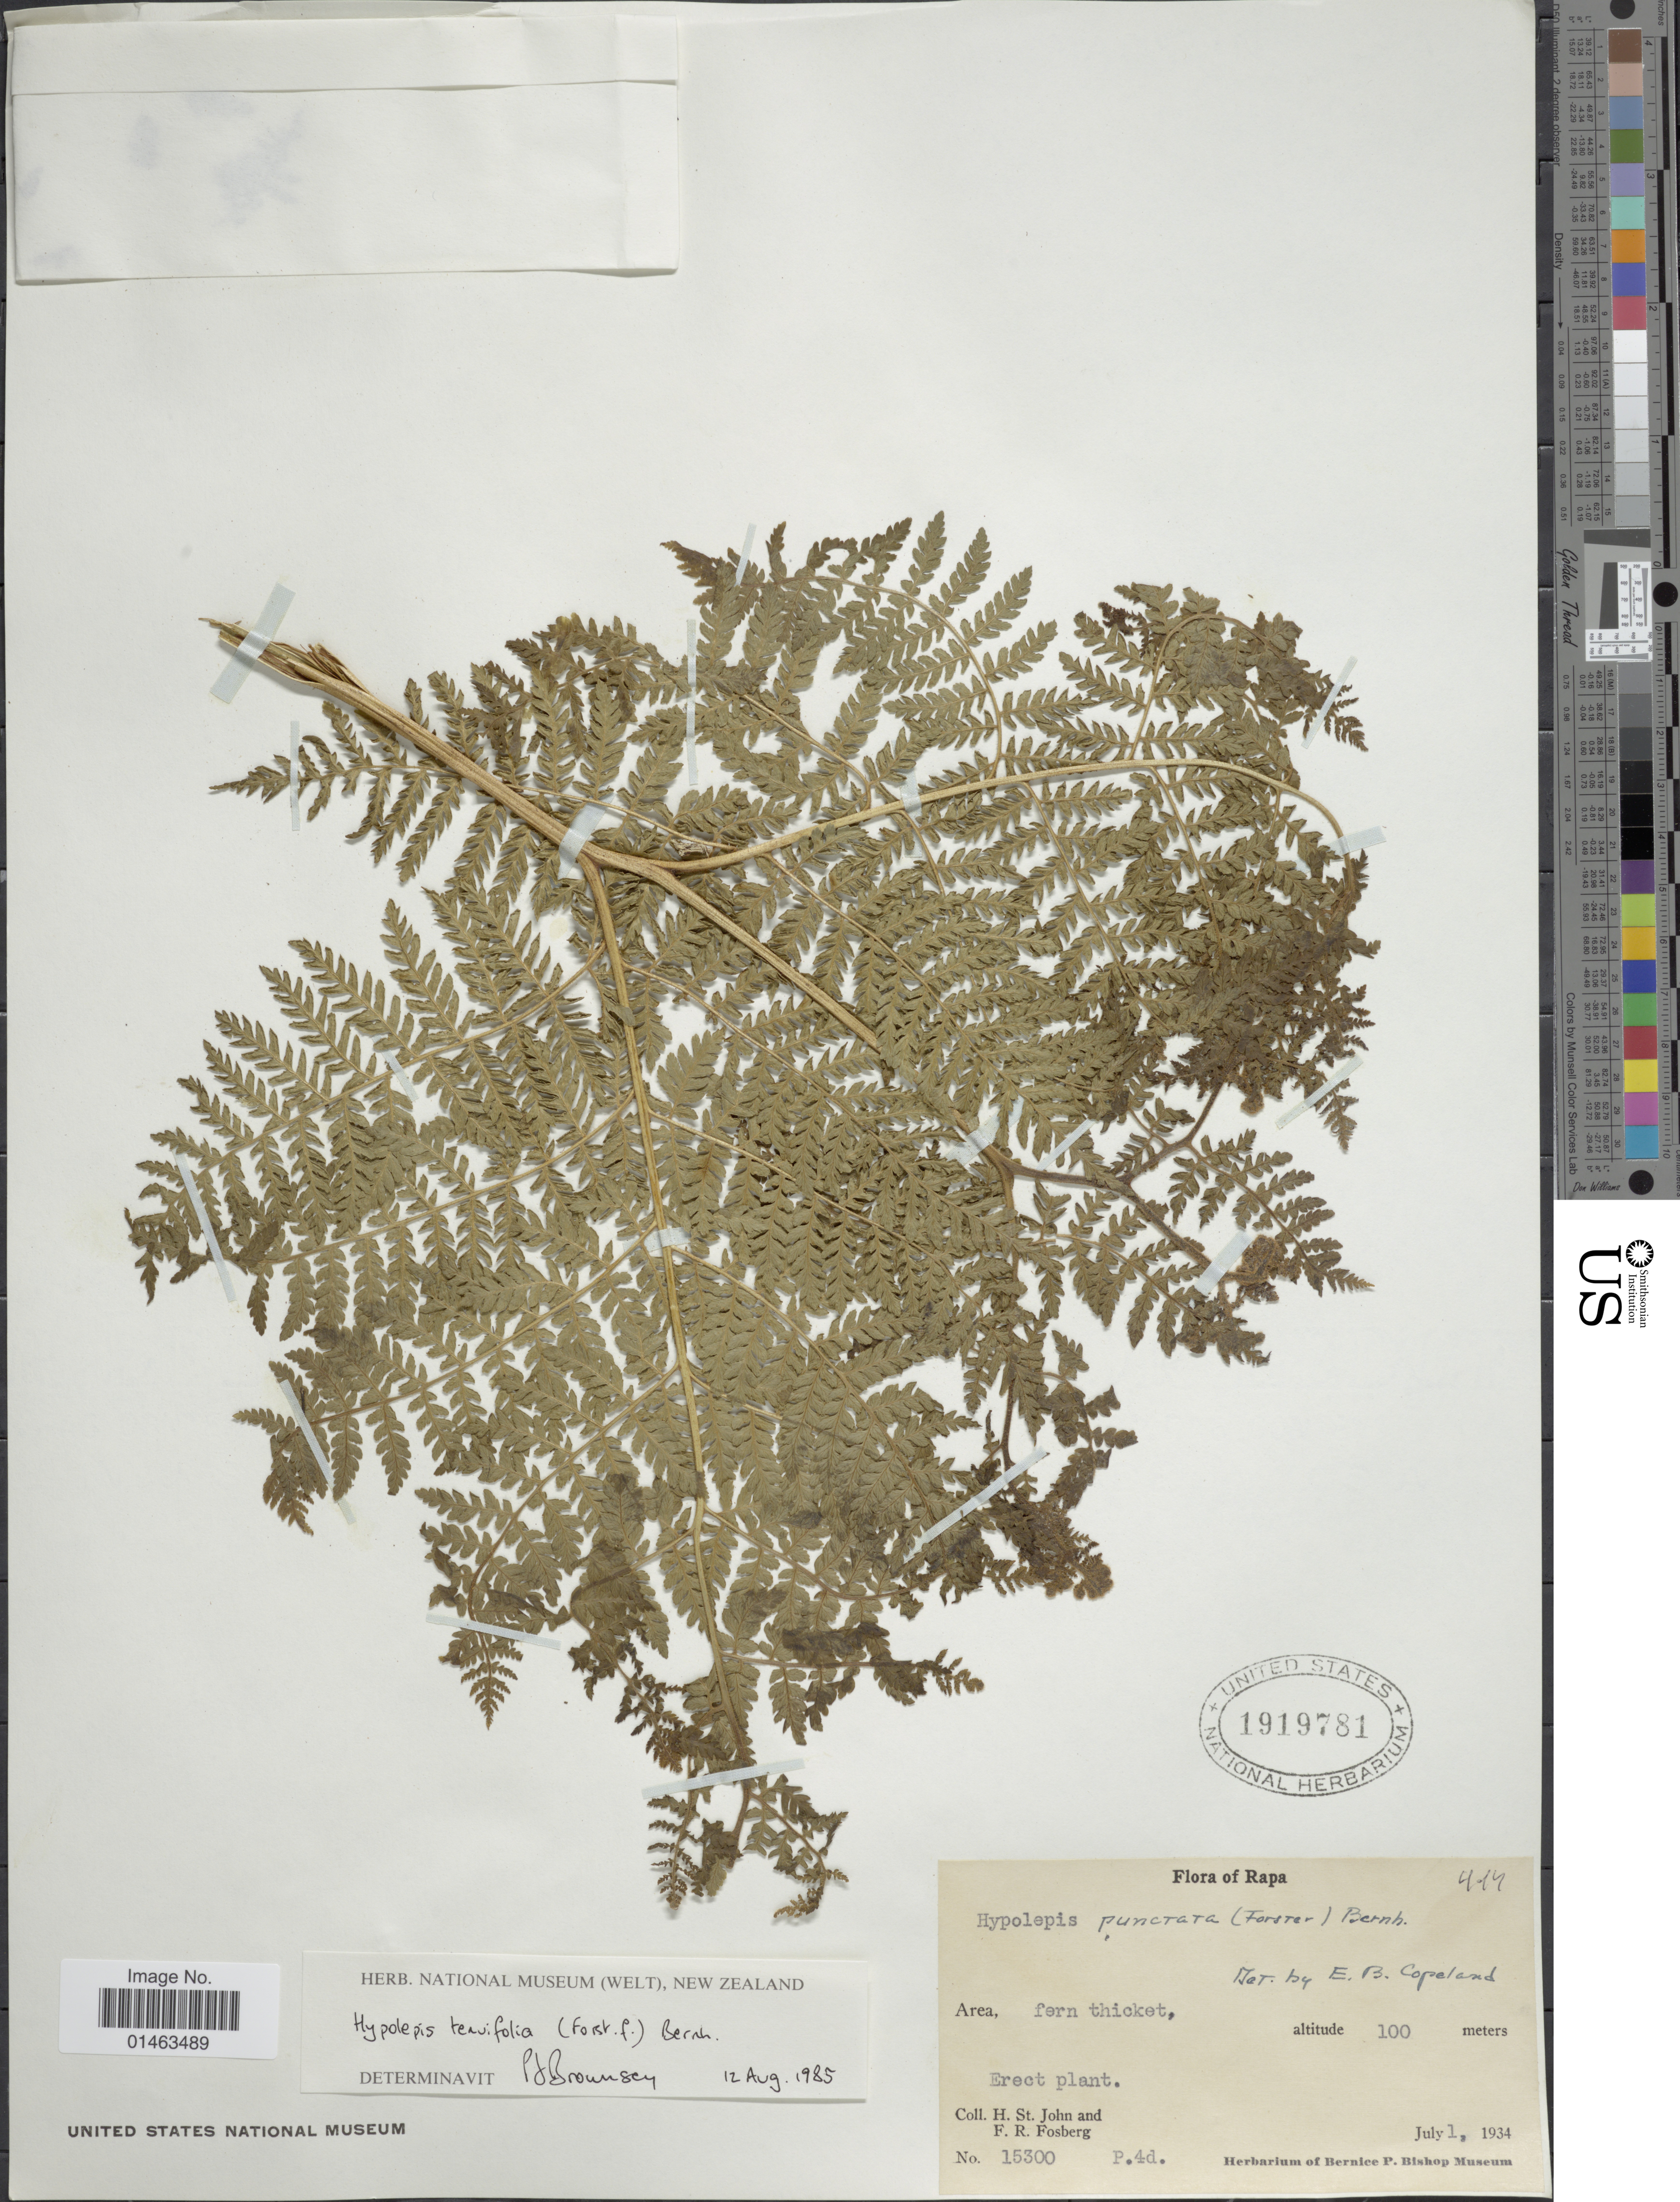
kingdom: Plantae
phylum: Tracheophyta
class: Polypodiopsida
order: Polypodiales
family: Dennstaedtiaceae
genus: Hypolepis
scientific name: Hypolepis tenuifolia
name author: (G. Forst.) Bernh.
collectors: H. St. John & F. R. Fosberg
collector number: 15300 P4d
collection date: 1934-07-01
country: French Polynesia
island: Rapa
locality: Rapa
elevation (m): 100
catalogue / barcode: US 1919781